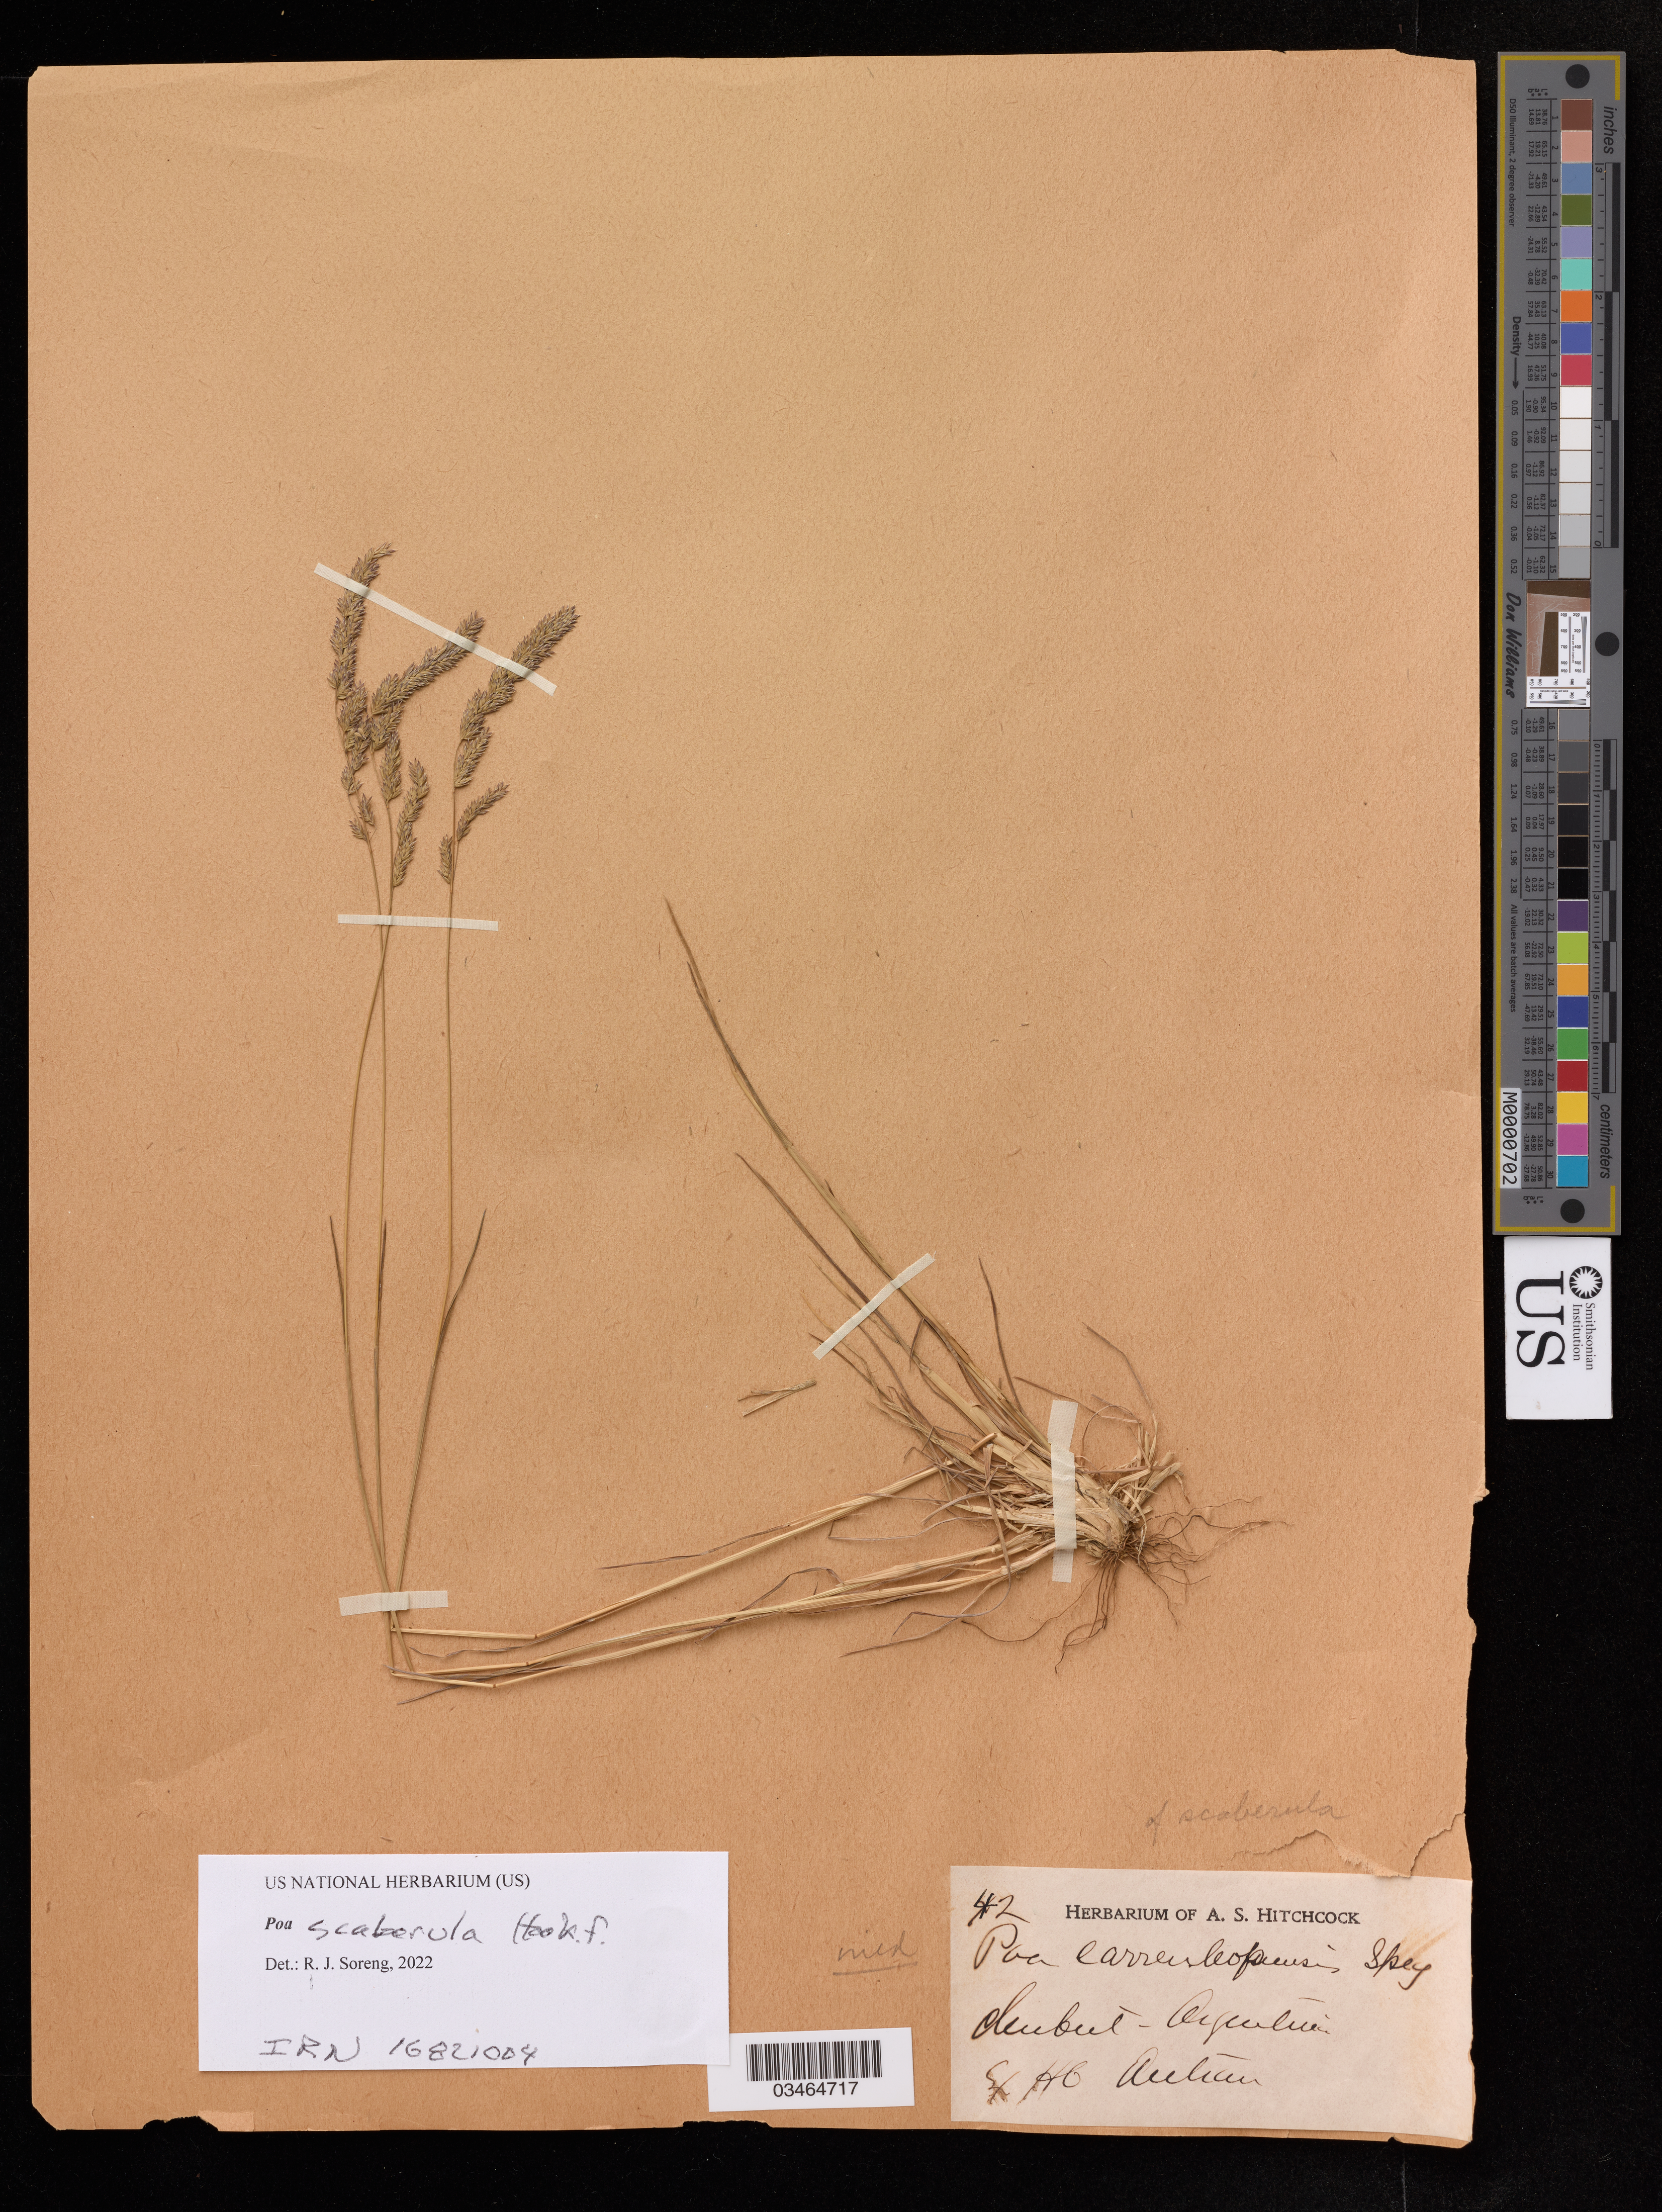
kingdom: Plantae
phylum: Tracheophyta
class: Liliopsida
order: Poales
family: Poaceae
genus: Poa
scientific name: Poa scaberula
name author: Hook. f.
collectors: Ex herb. A. S. Hitchcock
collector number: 42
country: Argentina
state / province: Chubut